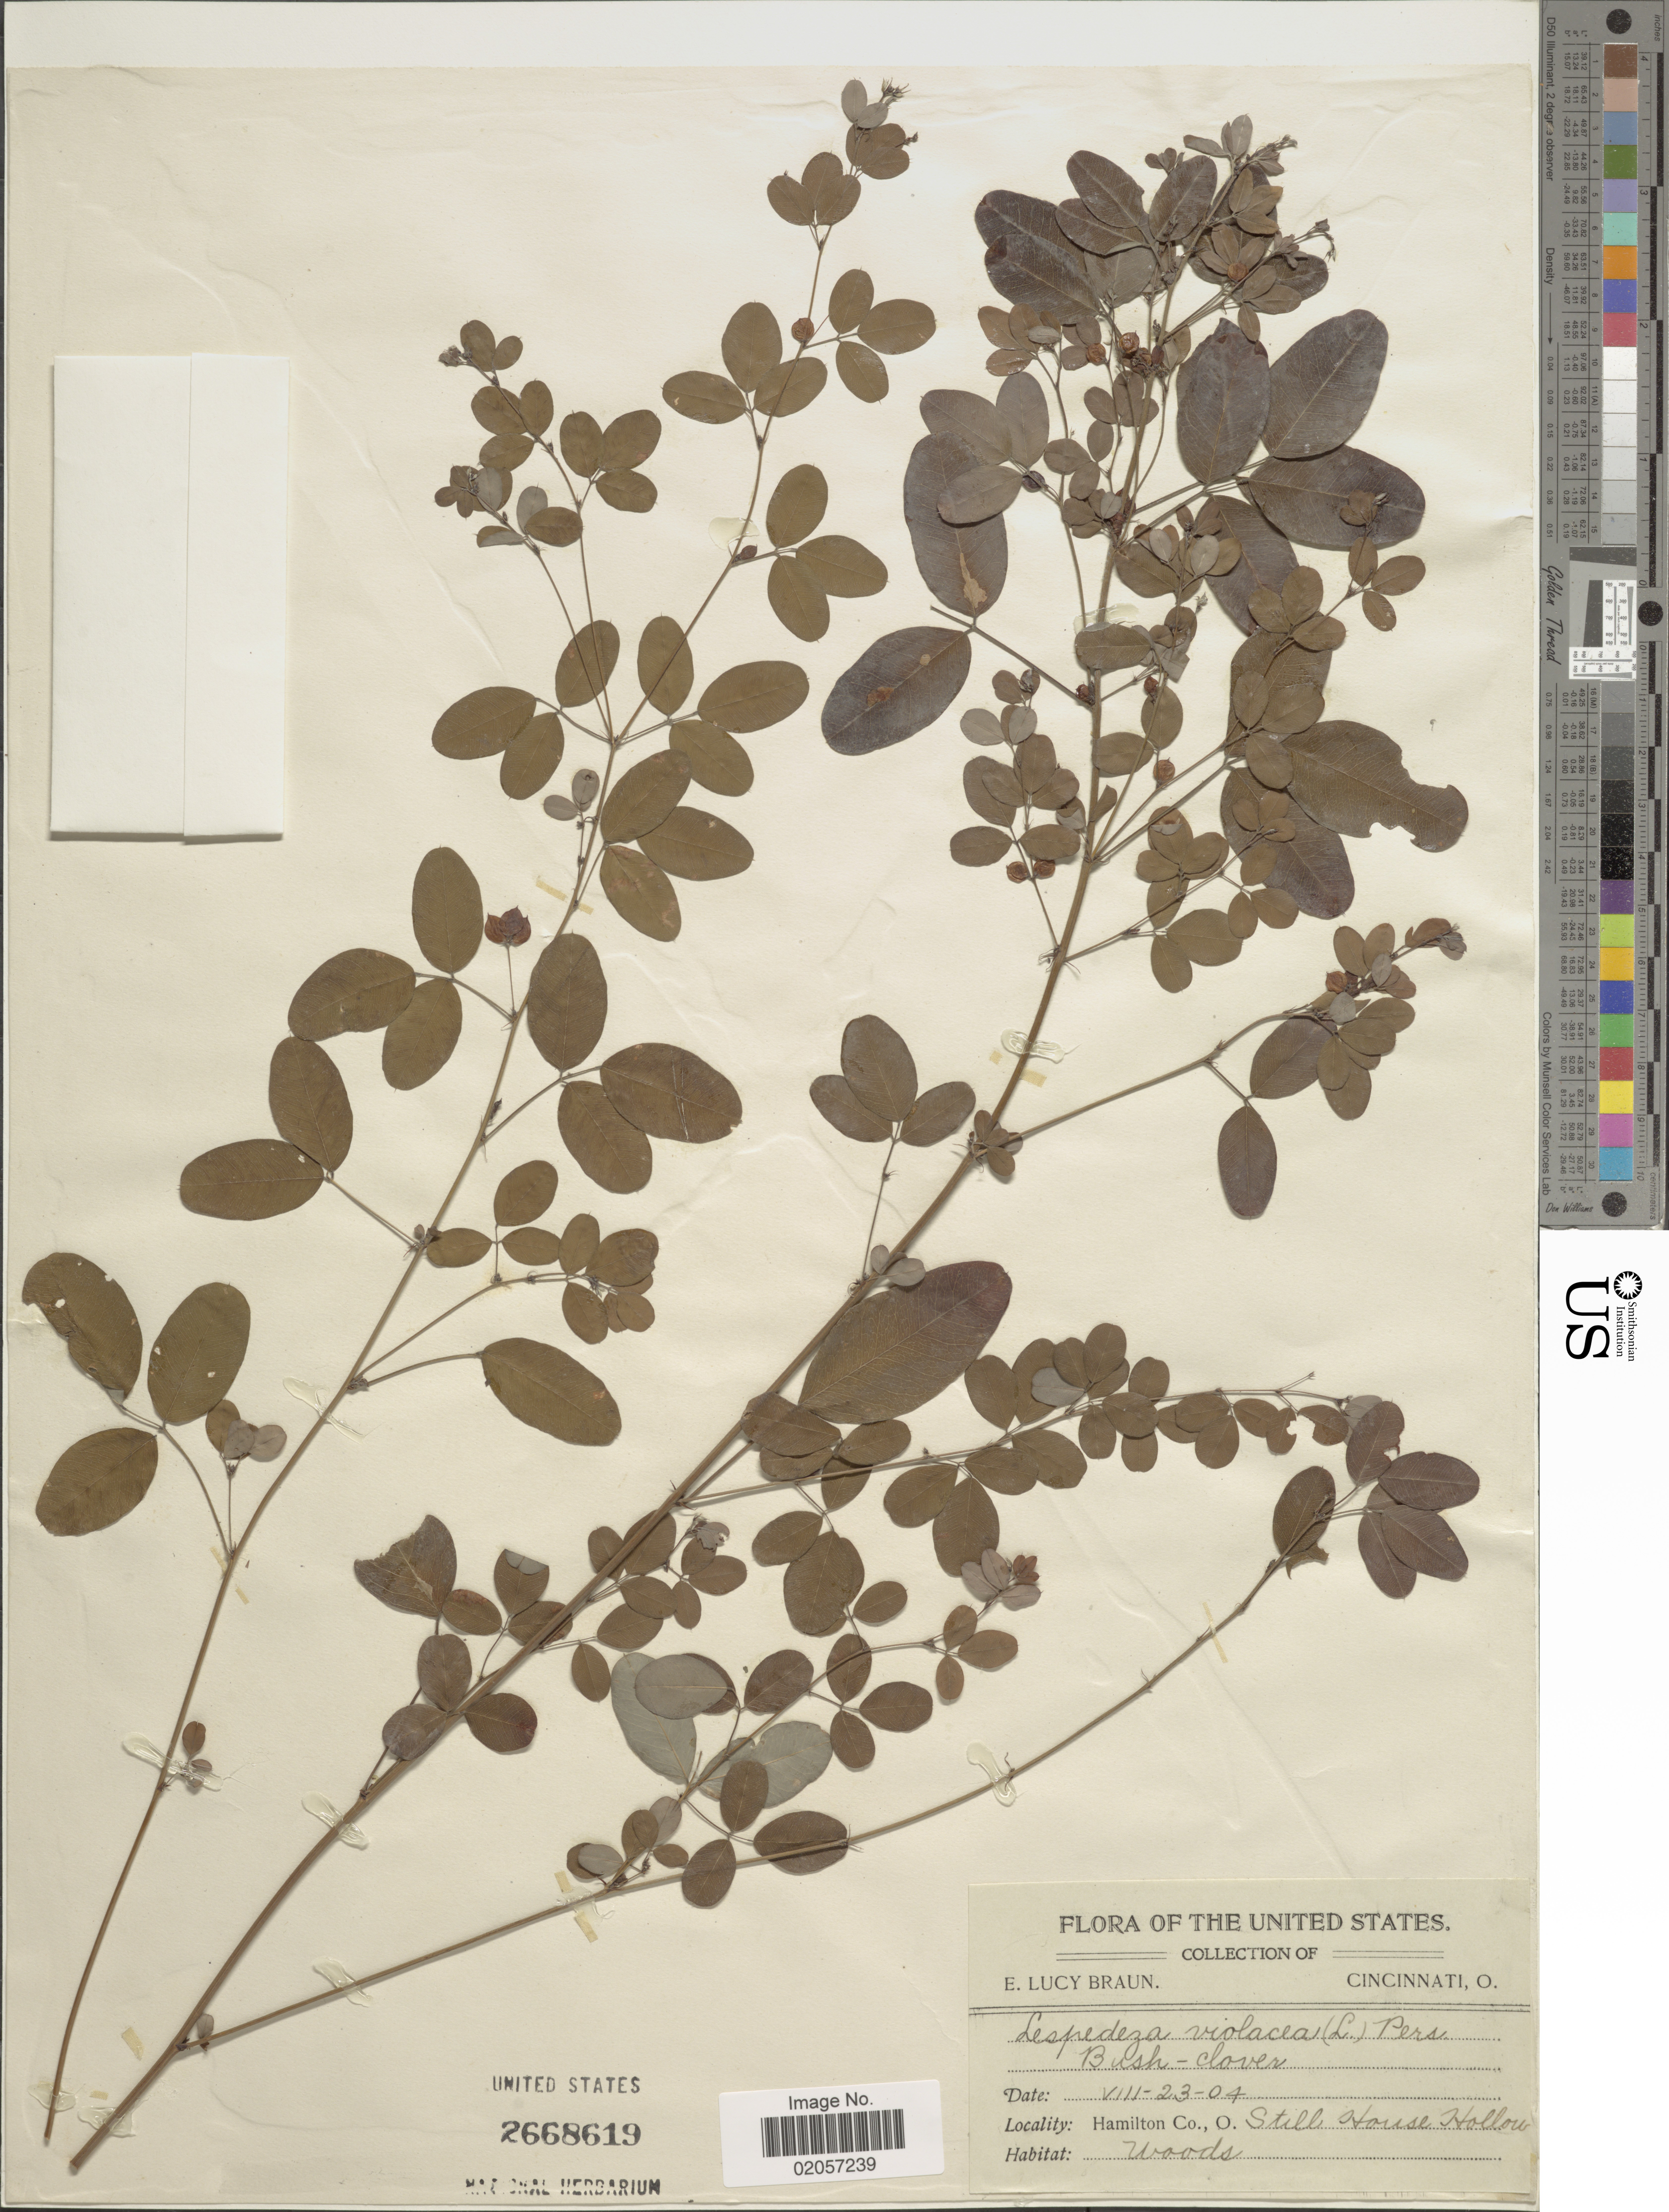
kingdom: Plantae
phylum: Tracheophyta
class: Magnoliopsida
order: Fabales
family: Fabaceae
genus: Lespedeza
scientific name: Lespedeza violacea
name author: (L.) Pers.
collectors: E. L. Braun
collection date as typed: Transcribed d/m/y: 23/8/04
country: United States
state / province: Ohio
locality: Hamilton Co., O. Still House Hollou.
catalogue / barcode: US 2668619